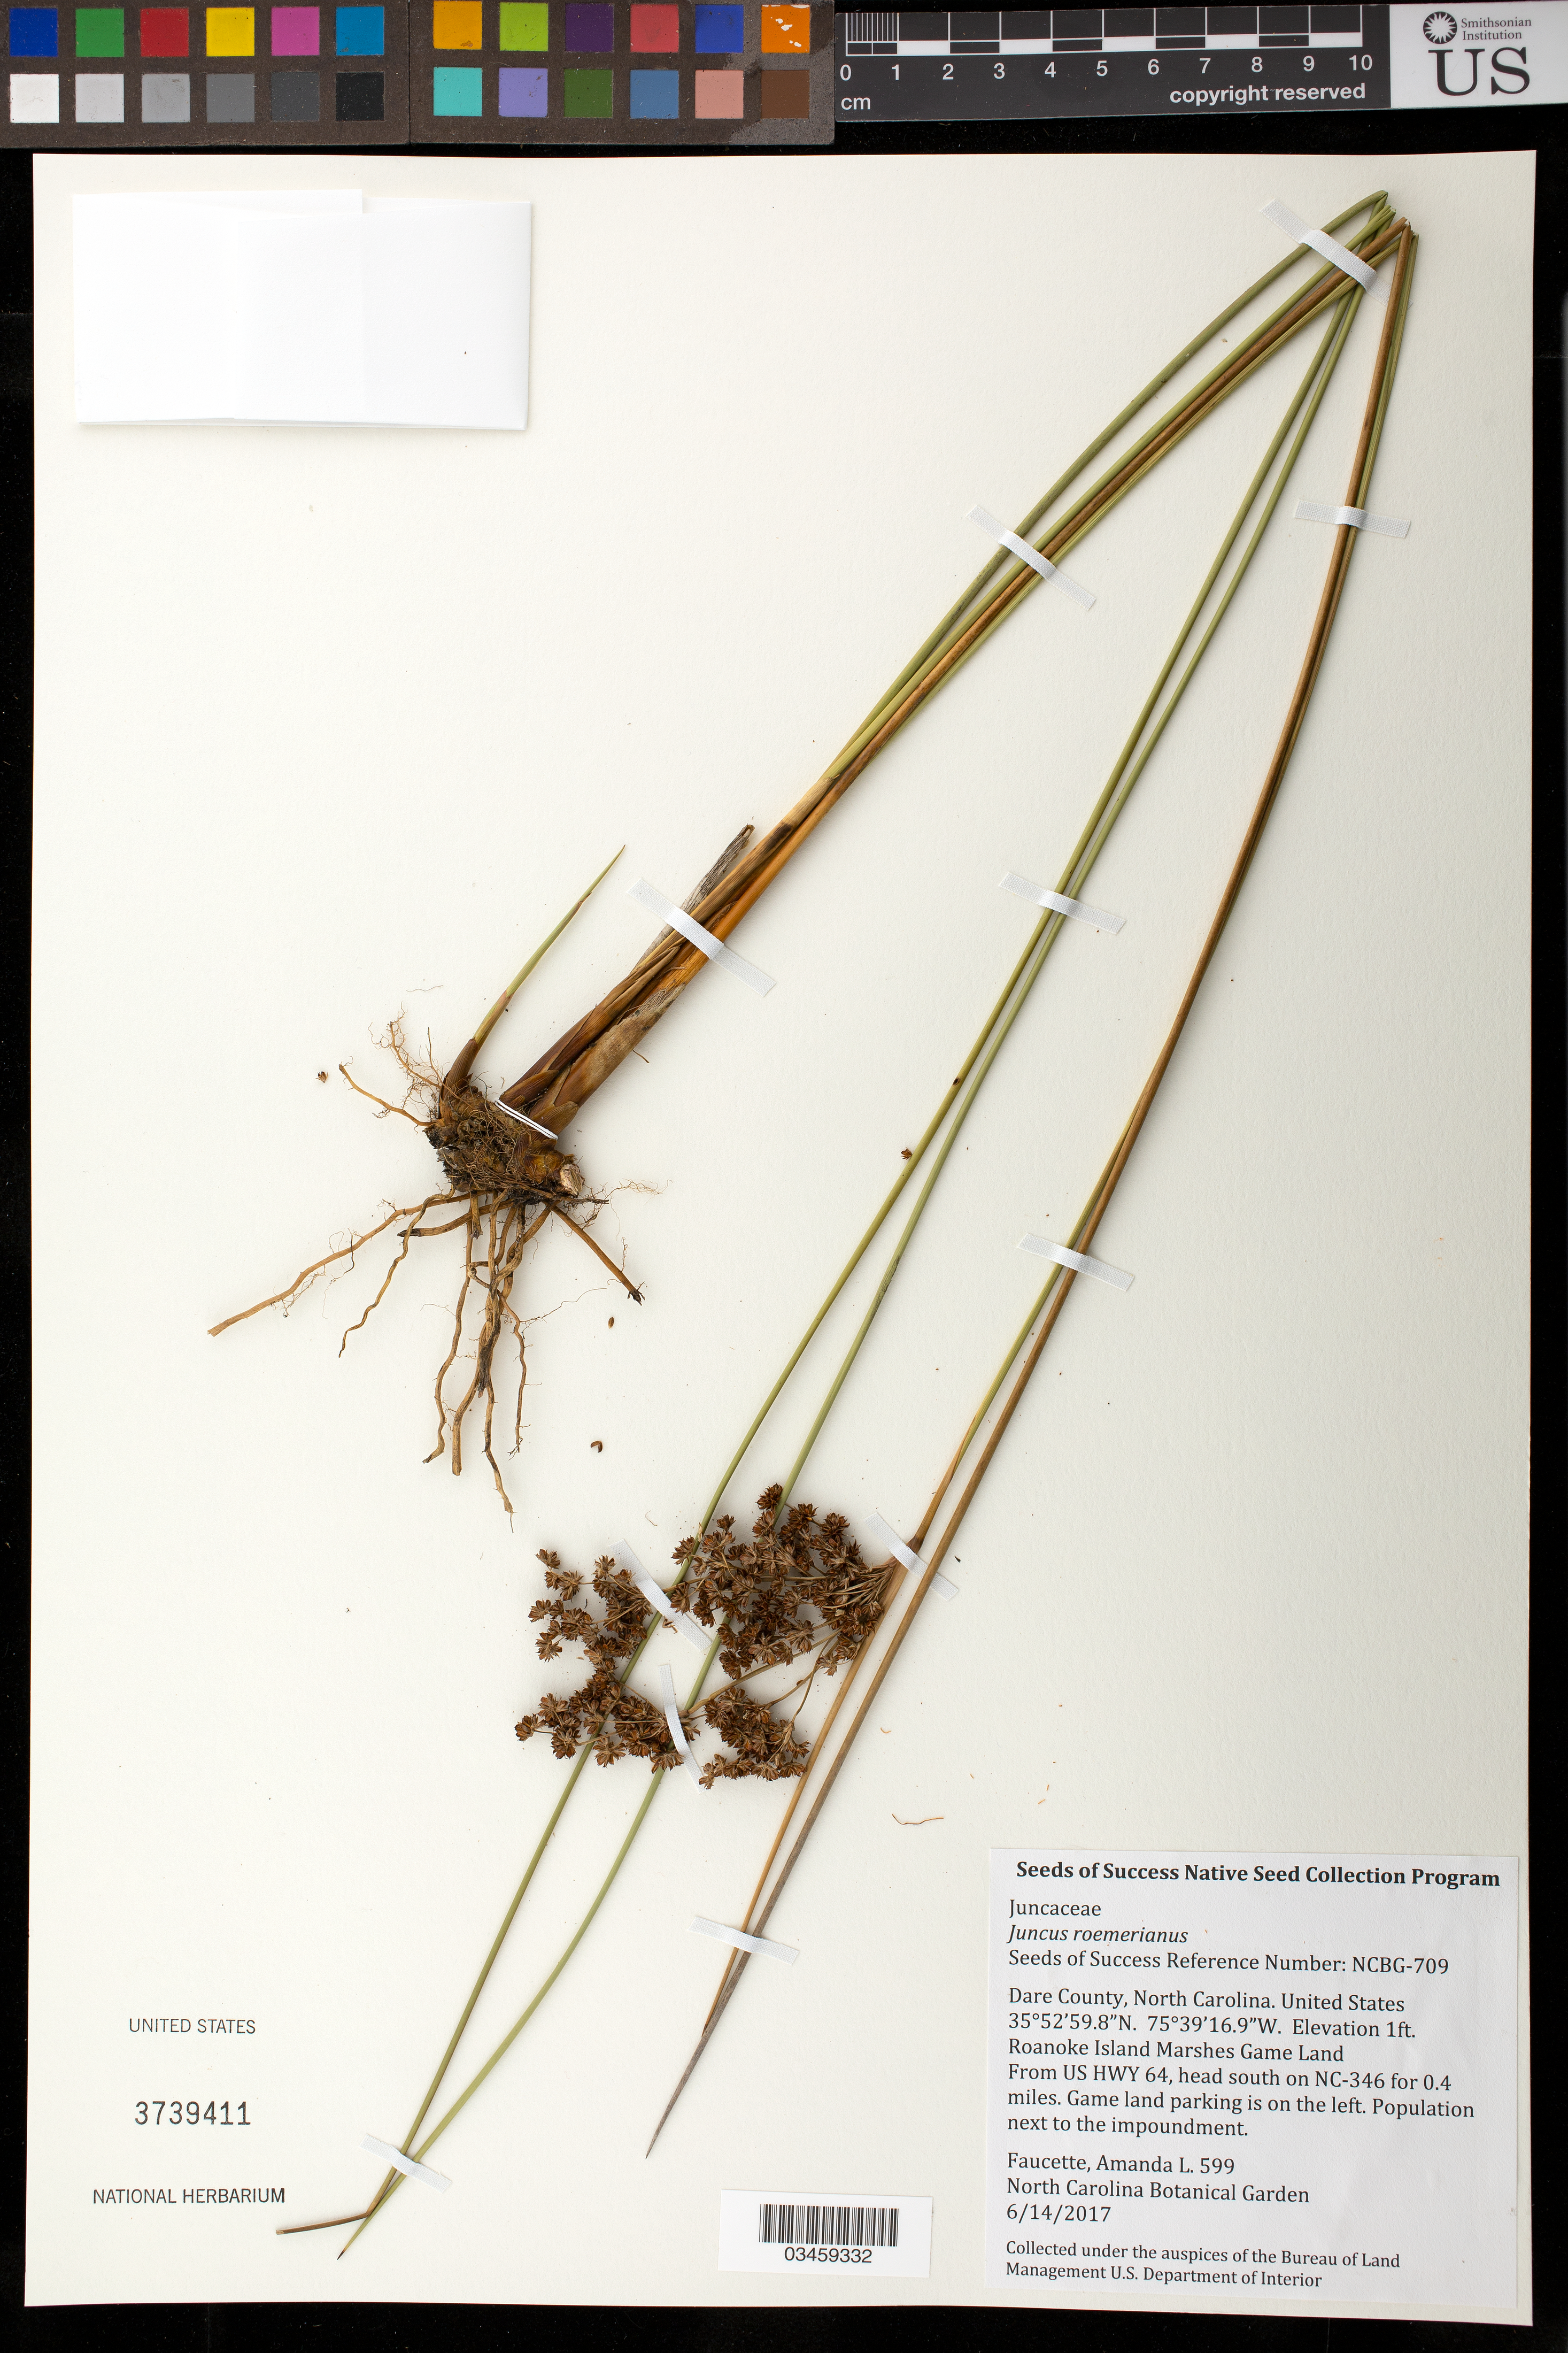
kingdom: Plantae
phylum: Tracheophyta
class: Liliopsida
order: Poales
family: Juncaceae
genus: Juncus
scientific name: Juncus roemerianus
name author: Scheele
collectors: A. Faucette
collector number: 599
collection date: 2017-06-14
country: United States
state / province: North Carolina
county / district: Dare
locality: Roanoke Island Marshes Game Land, from USHwy 64, 0.4 mi S on NC-346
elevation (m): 0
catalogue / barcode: US 3739411